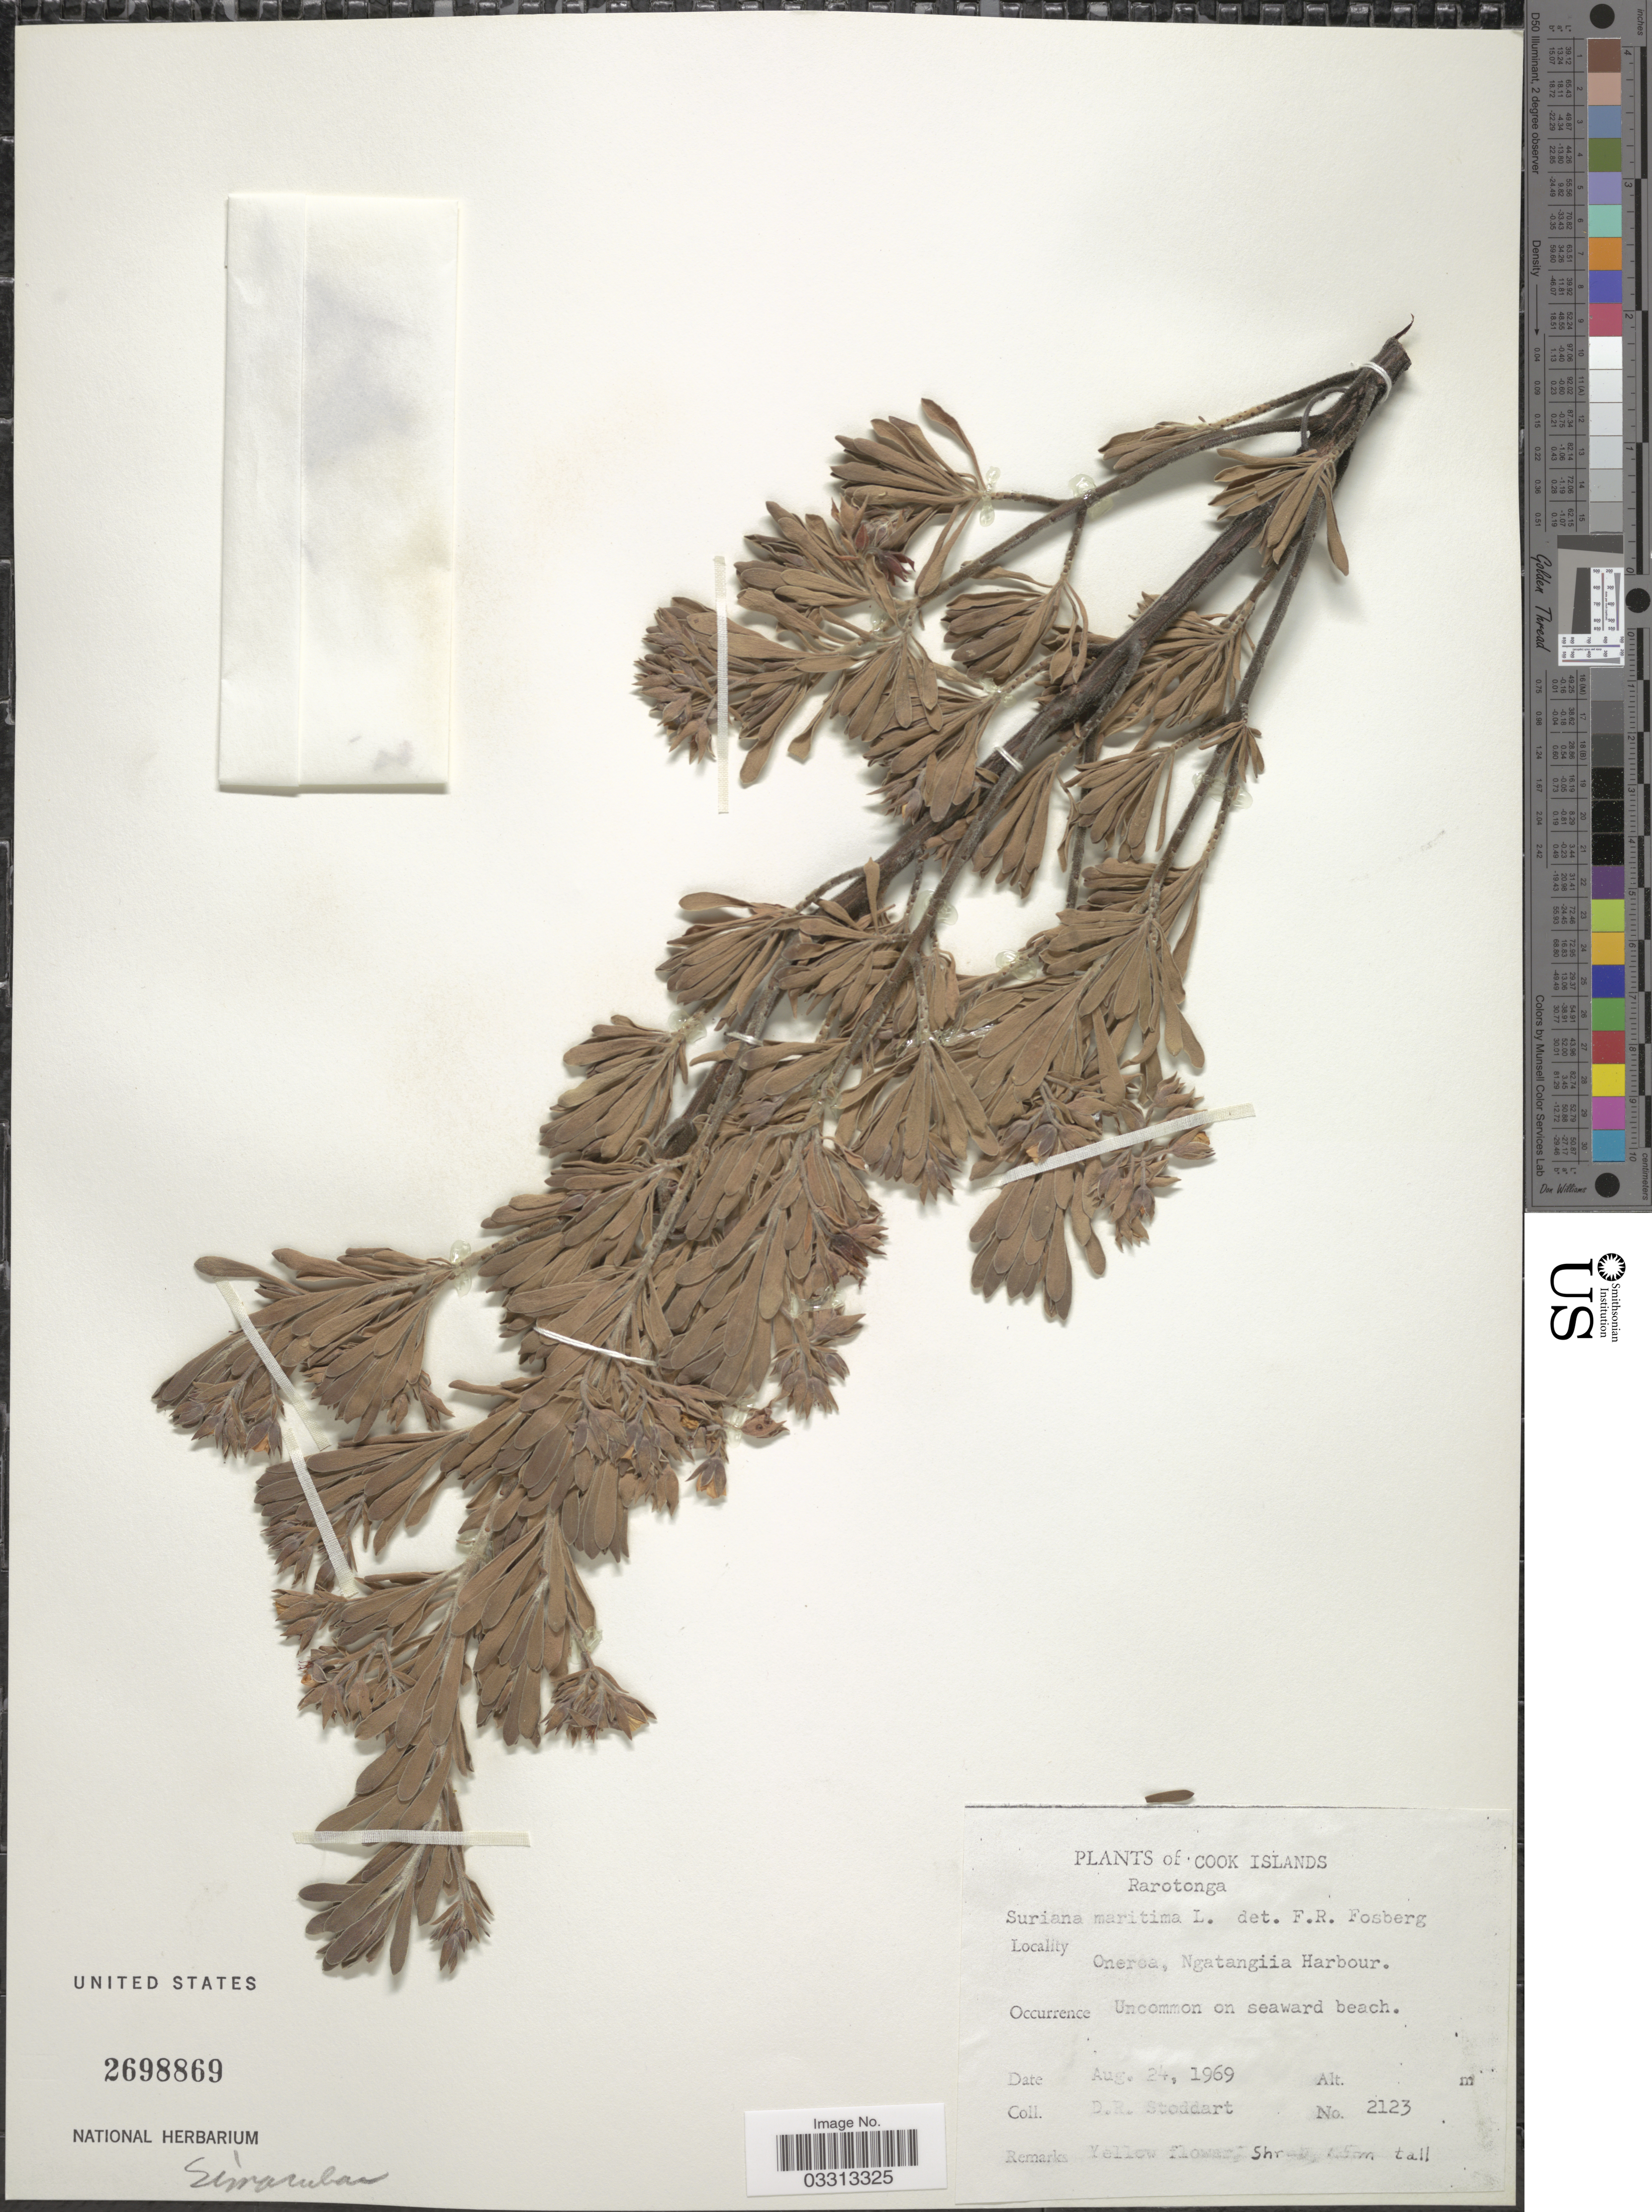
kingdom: Plantae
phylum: Tracheophyta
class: Magnoliopsida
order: Fabales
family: Surianaceae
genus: Suriana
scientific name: Suriana maritima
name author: L.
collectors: D. R. Stoddart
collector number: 2123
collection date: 1969-08-24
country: Cook Islands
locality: Rarotonga. Onerea, Ngatangiia Harbour.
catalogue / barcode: US 2698869